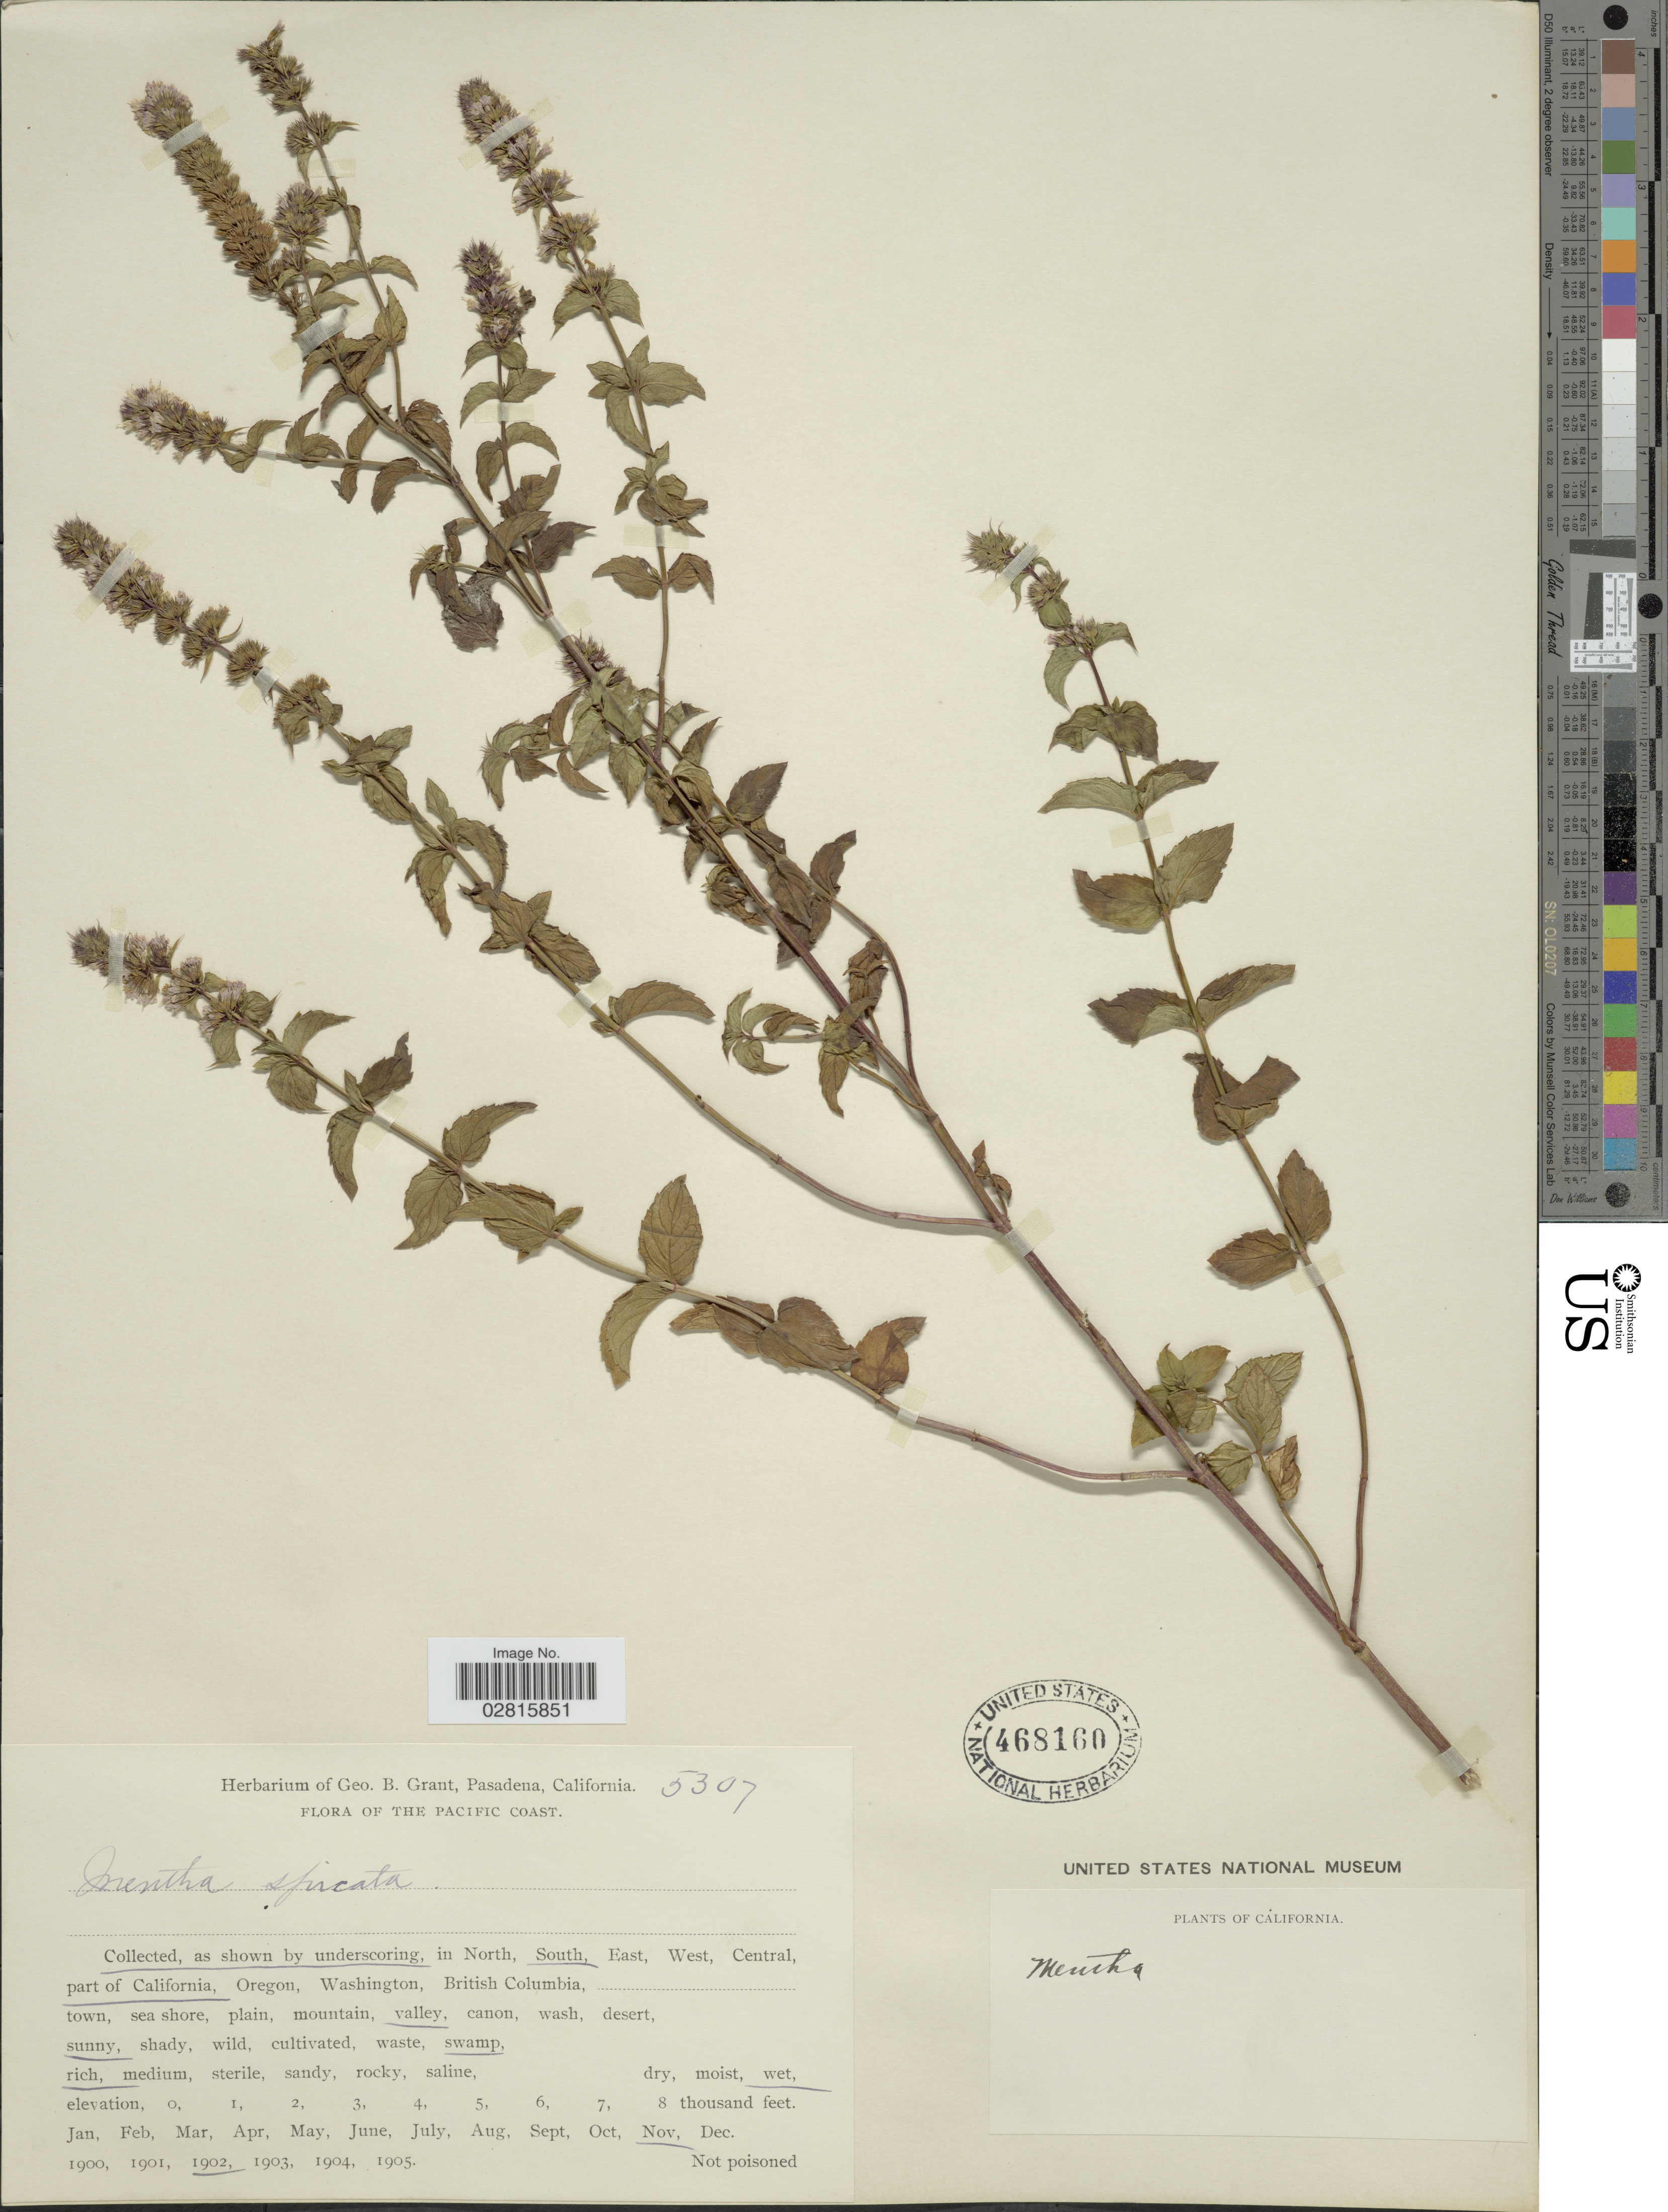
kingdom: Plantae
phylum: Tracheophyta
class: Magnoliopsida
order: Lamiales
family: Lamiaceae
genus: Mentha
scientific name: Mentha spicata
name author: L.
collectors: ex herb. Geo. B. Grant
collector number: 5307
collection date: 1902-11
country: United States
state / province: California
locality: Pacific Coast. South part of California.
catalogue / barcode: US 468160